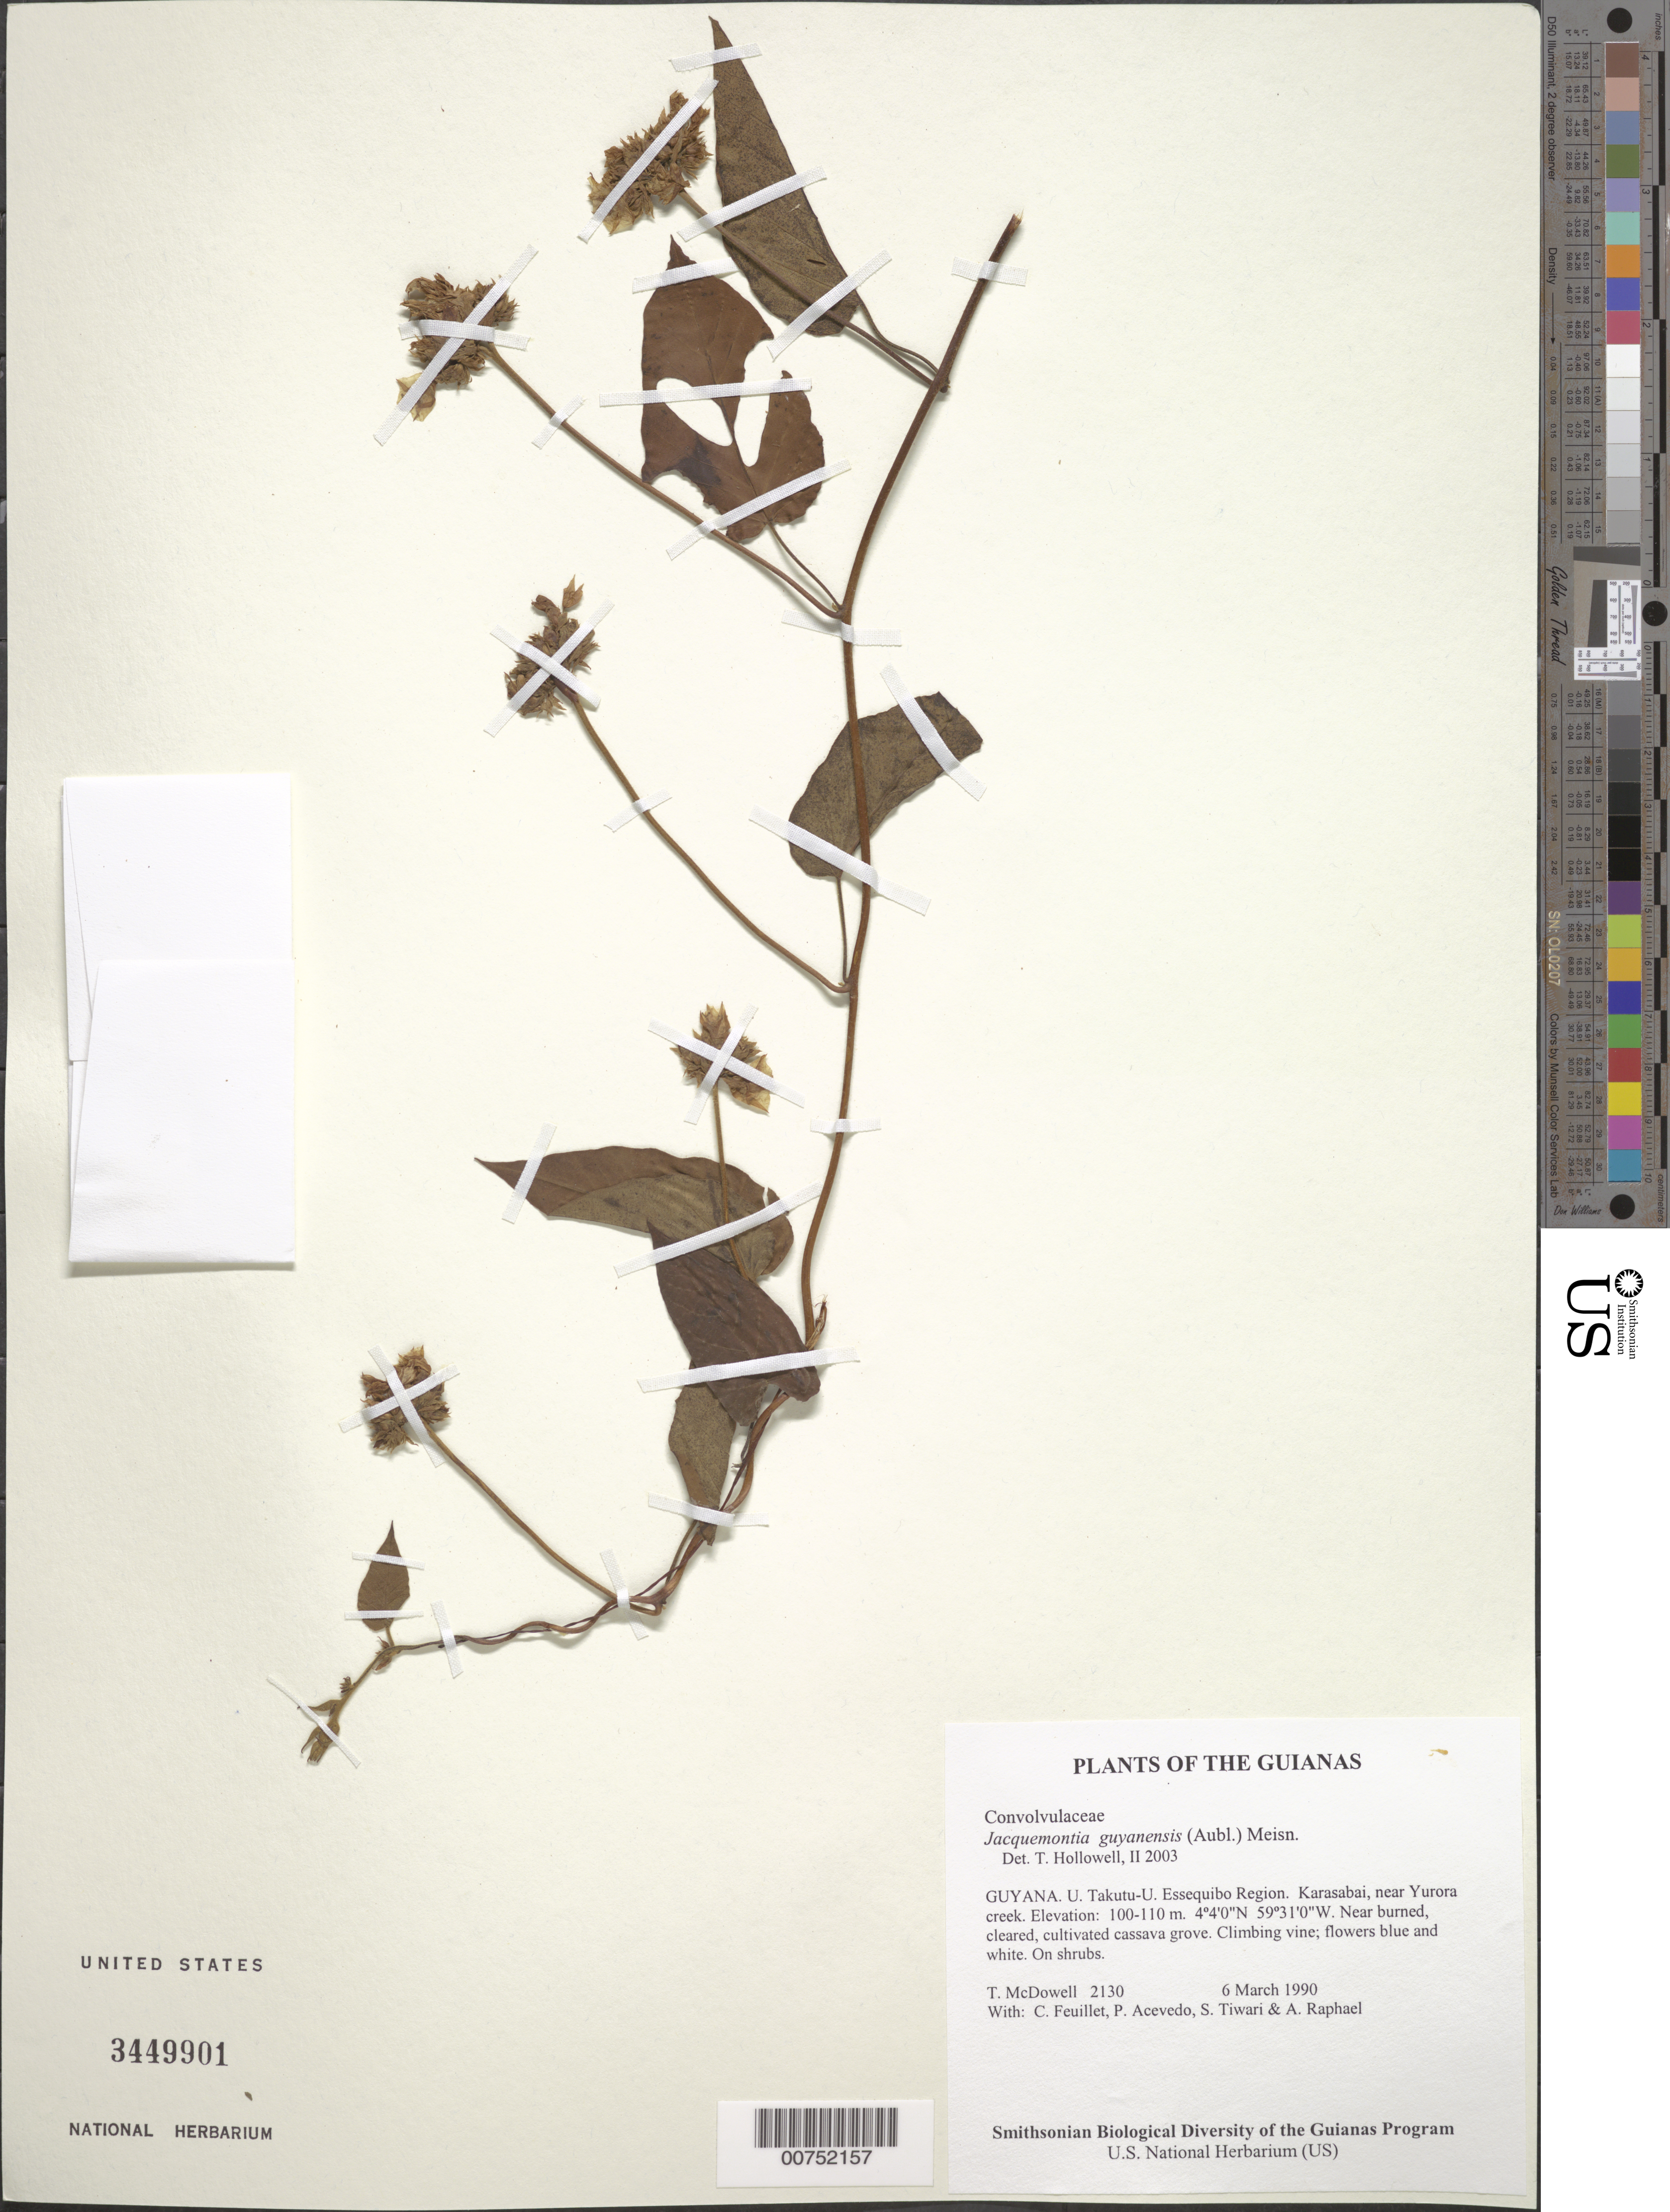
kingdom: Plantae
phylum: Tracheophyta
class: Magnoliopsida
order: Solanales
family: Convolvulaceae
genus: Jacquemontia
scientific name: Jacquemontia guyanensis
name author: (Aubl.) Meisn.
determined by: Hollowell, T. H., (BOT), Smithsonian Institution - National Museum of Natural History (UNITED STATES)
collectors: T. McDowell, C. Feuillet, P. Acevedo-Rodr., S. Tiwari & A. Raphael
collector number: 2130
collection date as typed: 6 March 1990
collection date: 1990-03-06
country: Guyana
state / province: U. Takutu-U. Essequibo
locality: Karasabai, near Yurora creek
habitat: Near burned, cleared, cultivated cassava grove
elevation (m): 100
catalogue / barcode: US 3449901